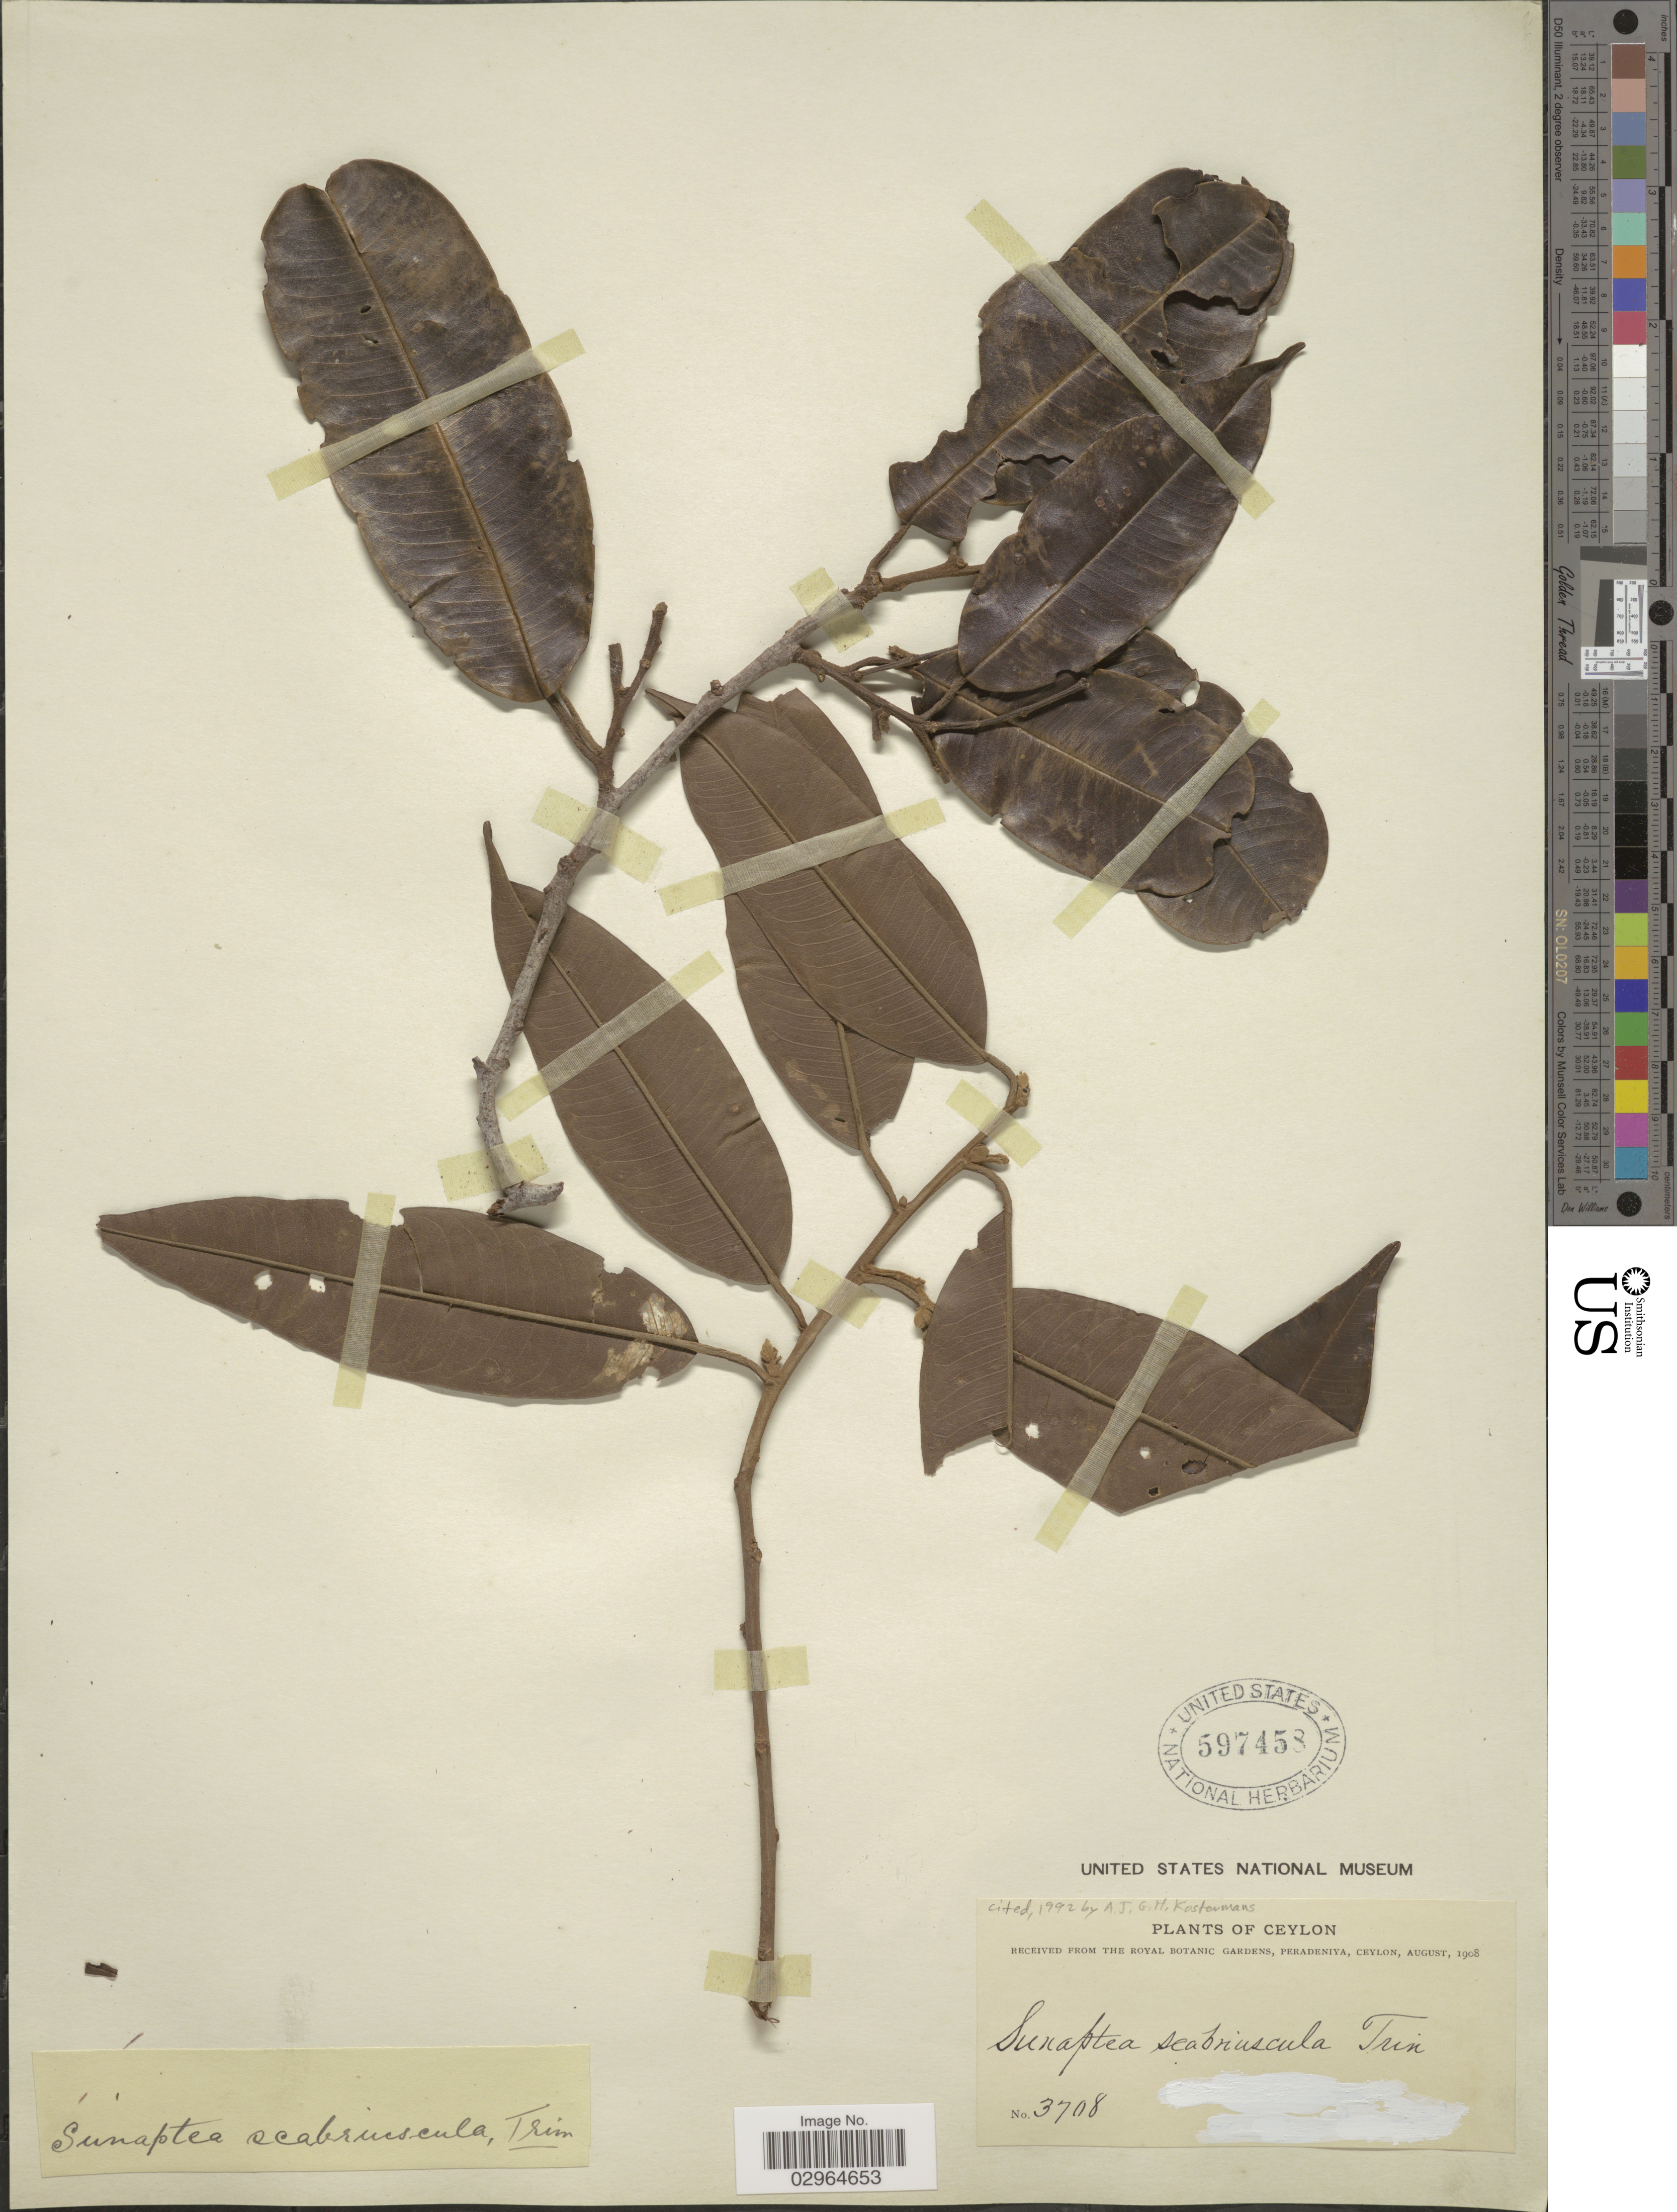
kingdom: Plantae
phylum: Tracheophyta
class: Magnoliopsida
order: Malvales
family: Dipterocarpaceae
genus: Cotylelobium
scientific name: Cotylelobium scabriusculum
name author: Brandis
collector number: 3708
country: Sri Lanka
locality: Ceylon.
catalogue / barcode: US 597458